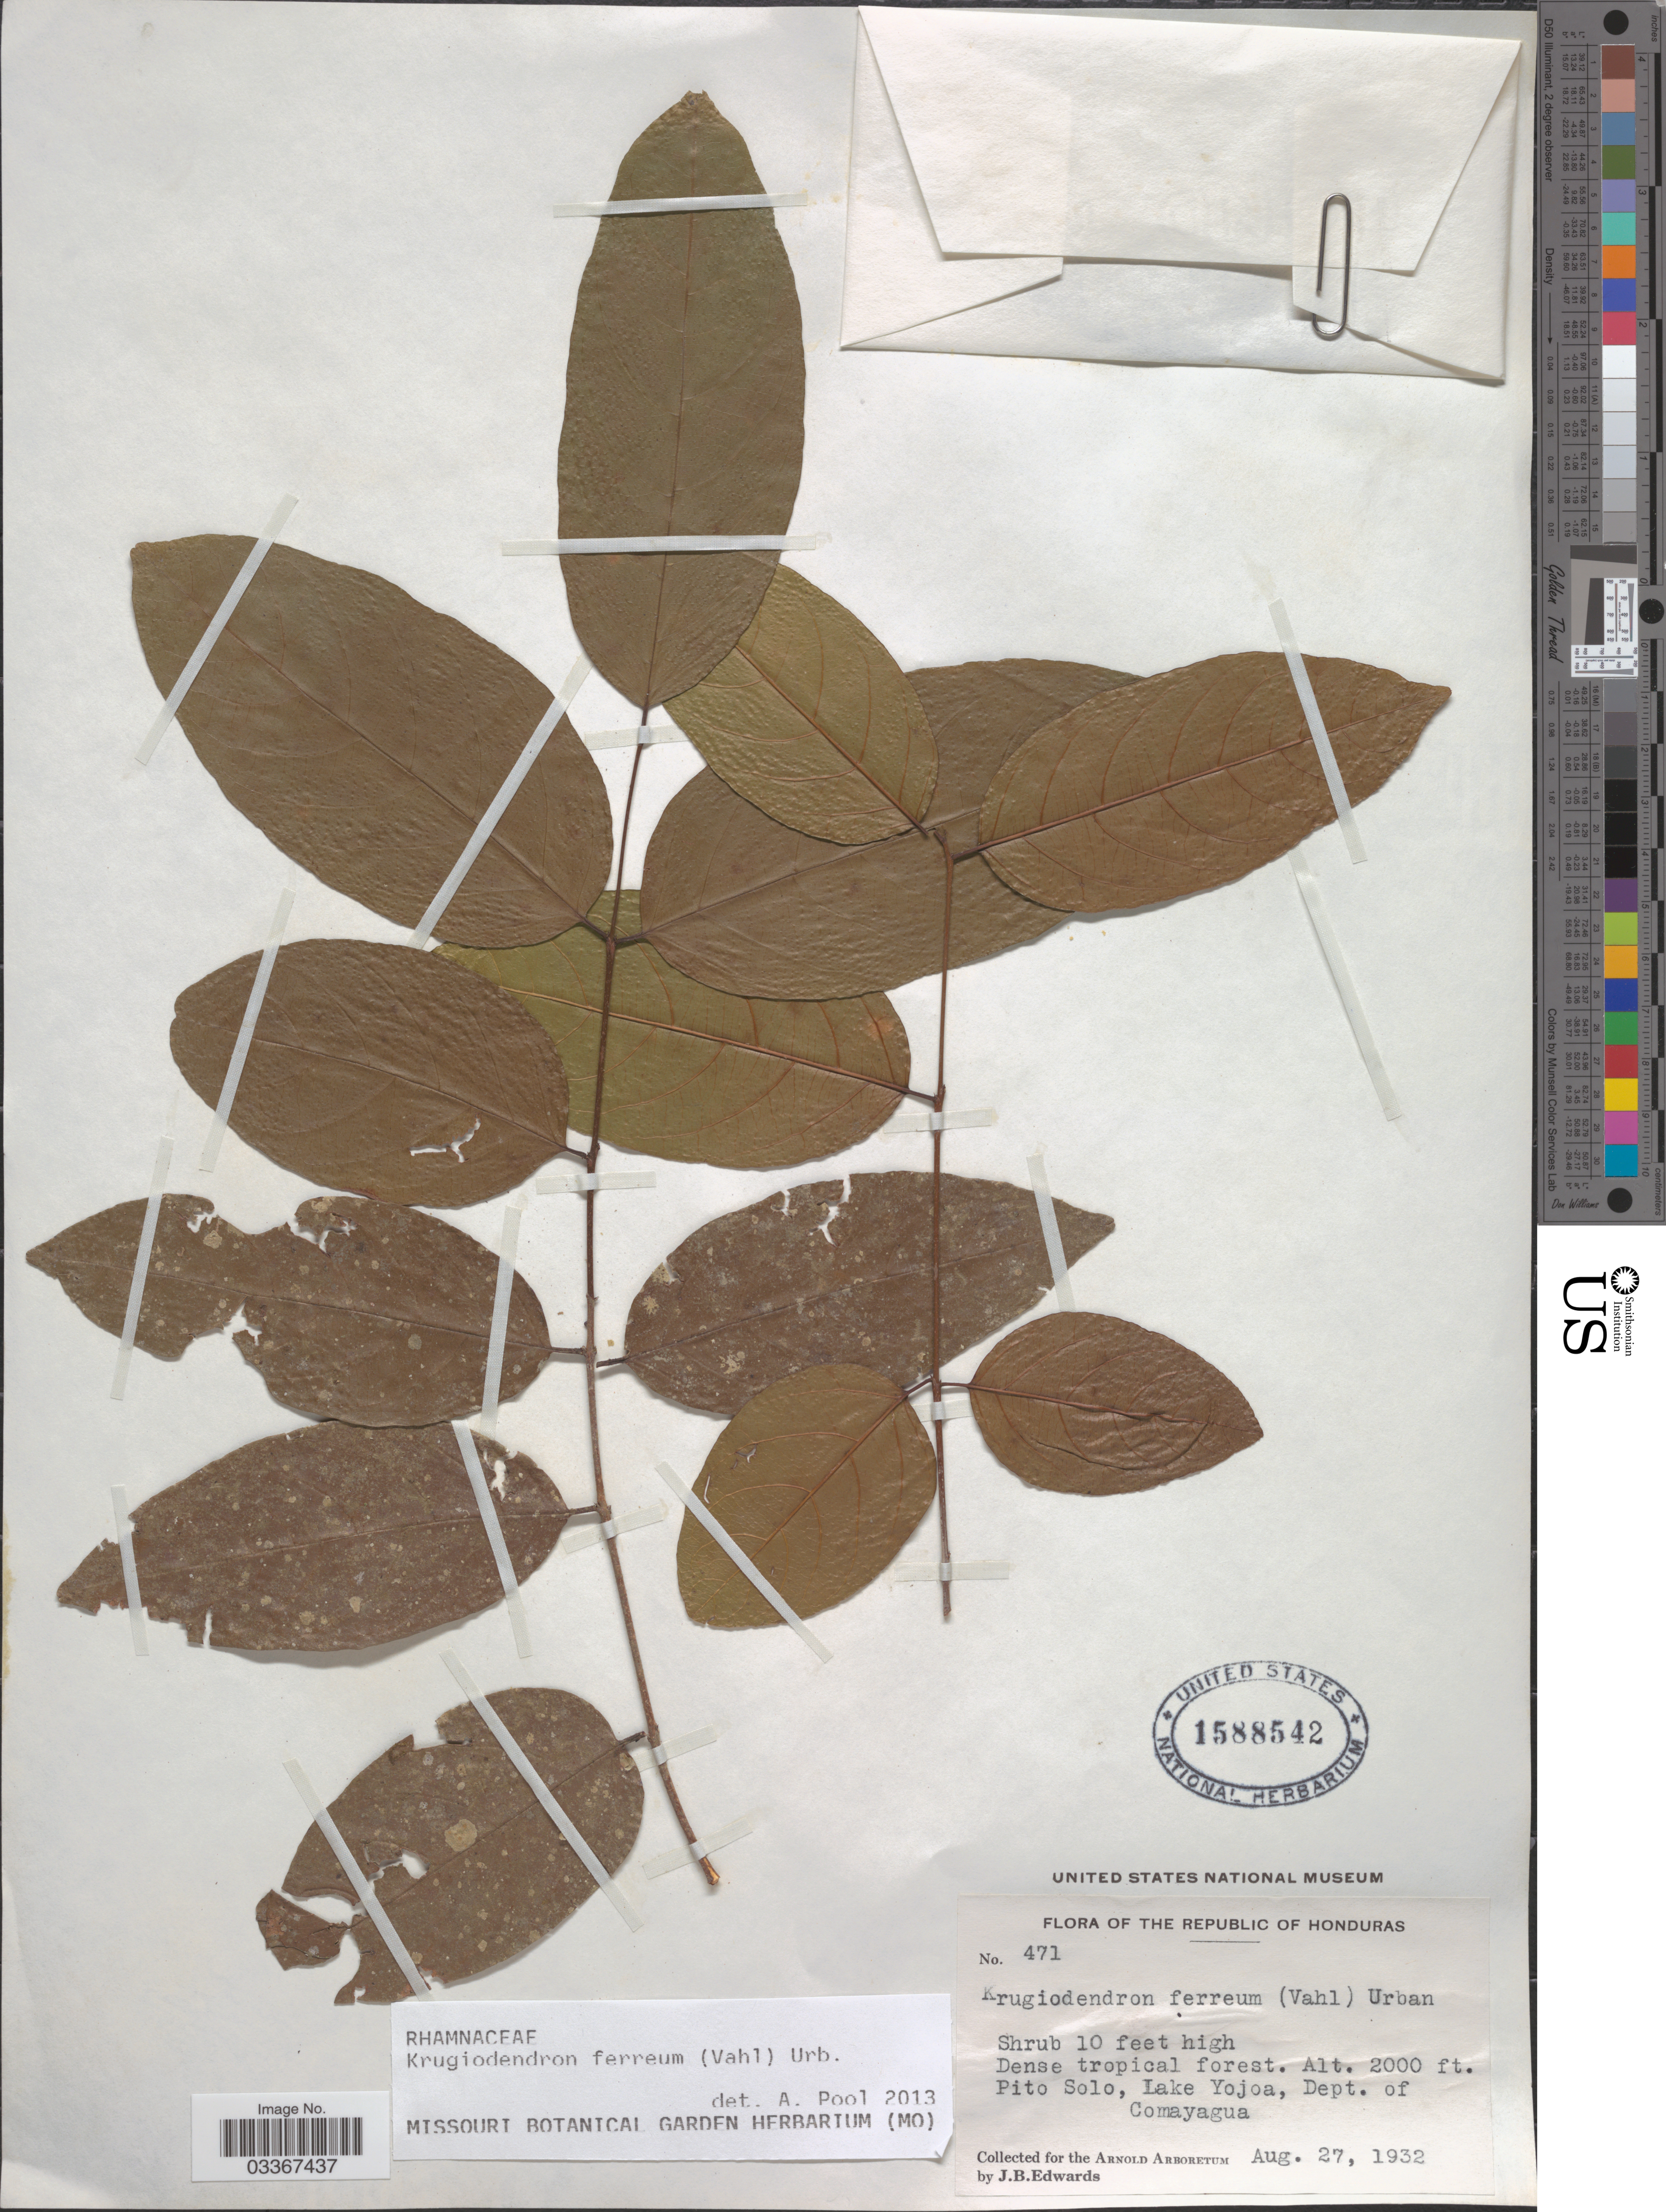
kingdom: Plantae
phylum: Tracheophyta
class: Magnoliopsida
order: Rosales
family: Rhamnaceae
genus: Krugiodendron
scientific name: Krugiodendron ferreum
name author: (Vahl) Urb.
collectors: J. B. Edwards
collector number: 471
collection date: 1932-08-27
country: Honduras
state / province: Comayagua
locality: Pito Solo, Lake Yojoa, Dept. of Comayagua.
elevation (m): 610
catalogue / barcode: US 1588542